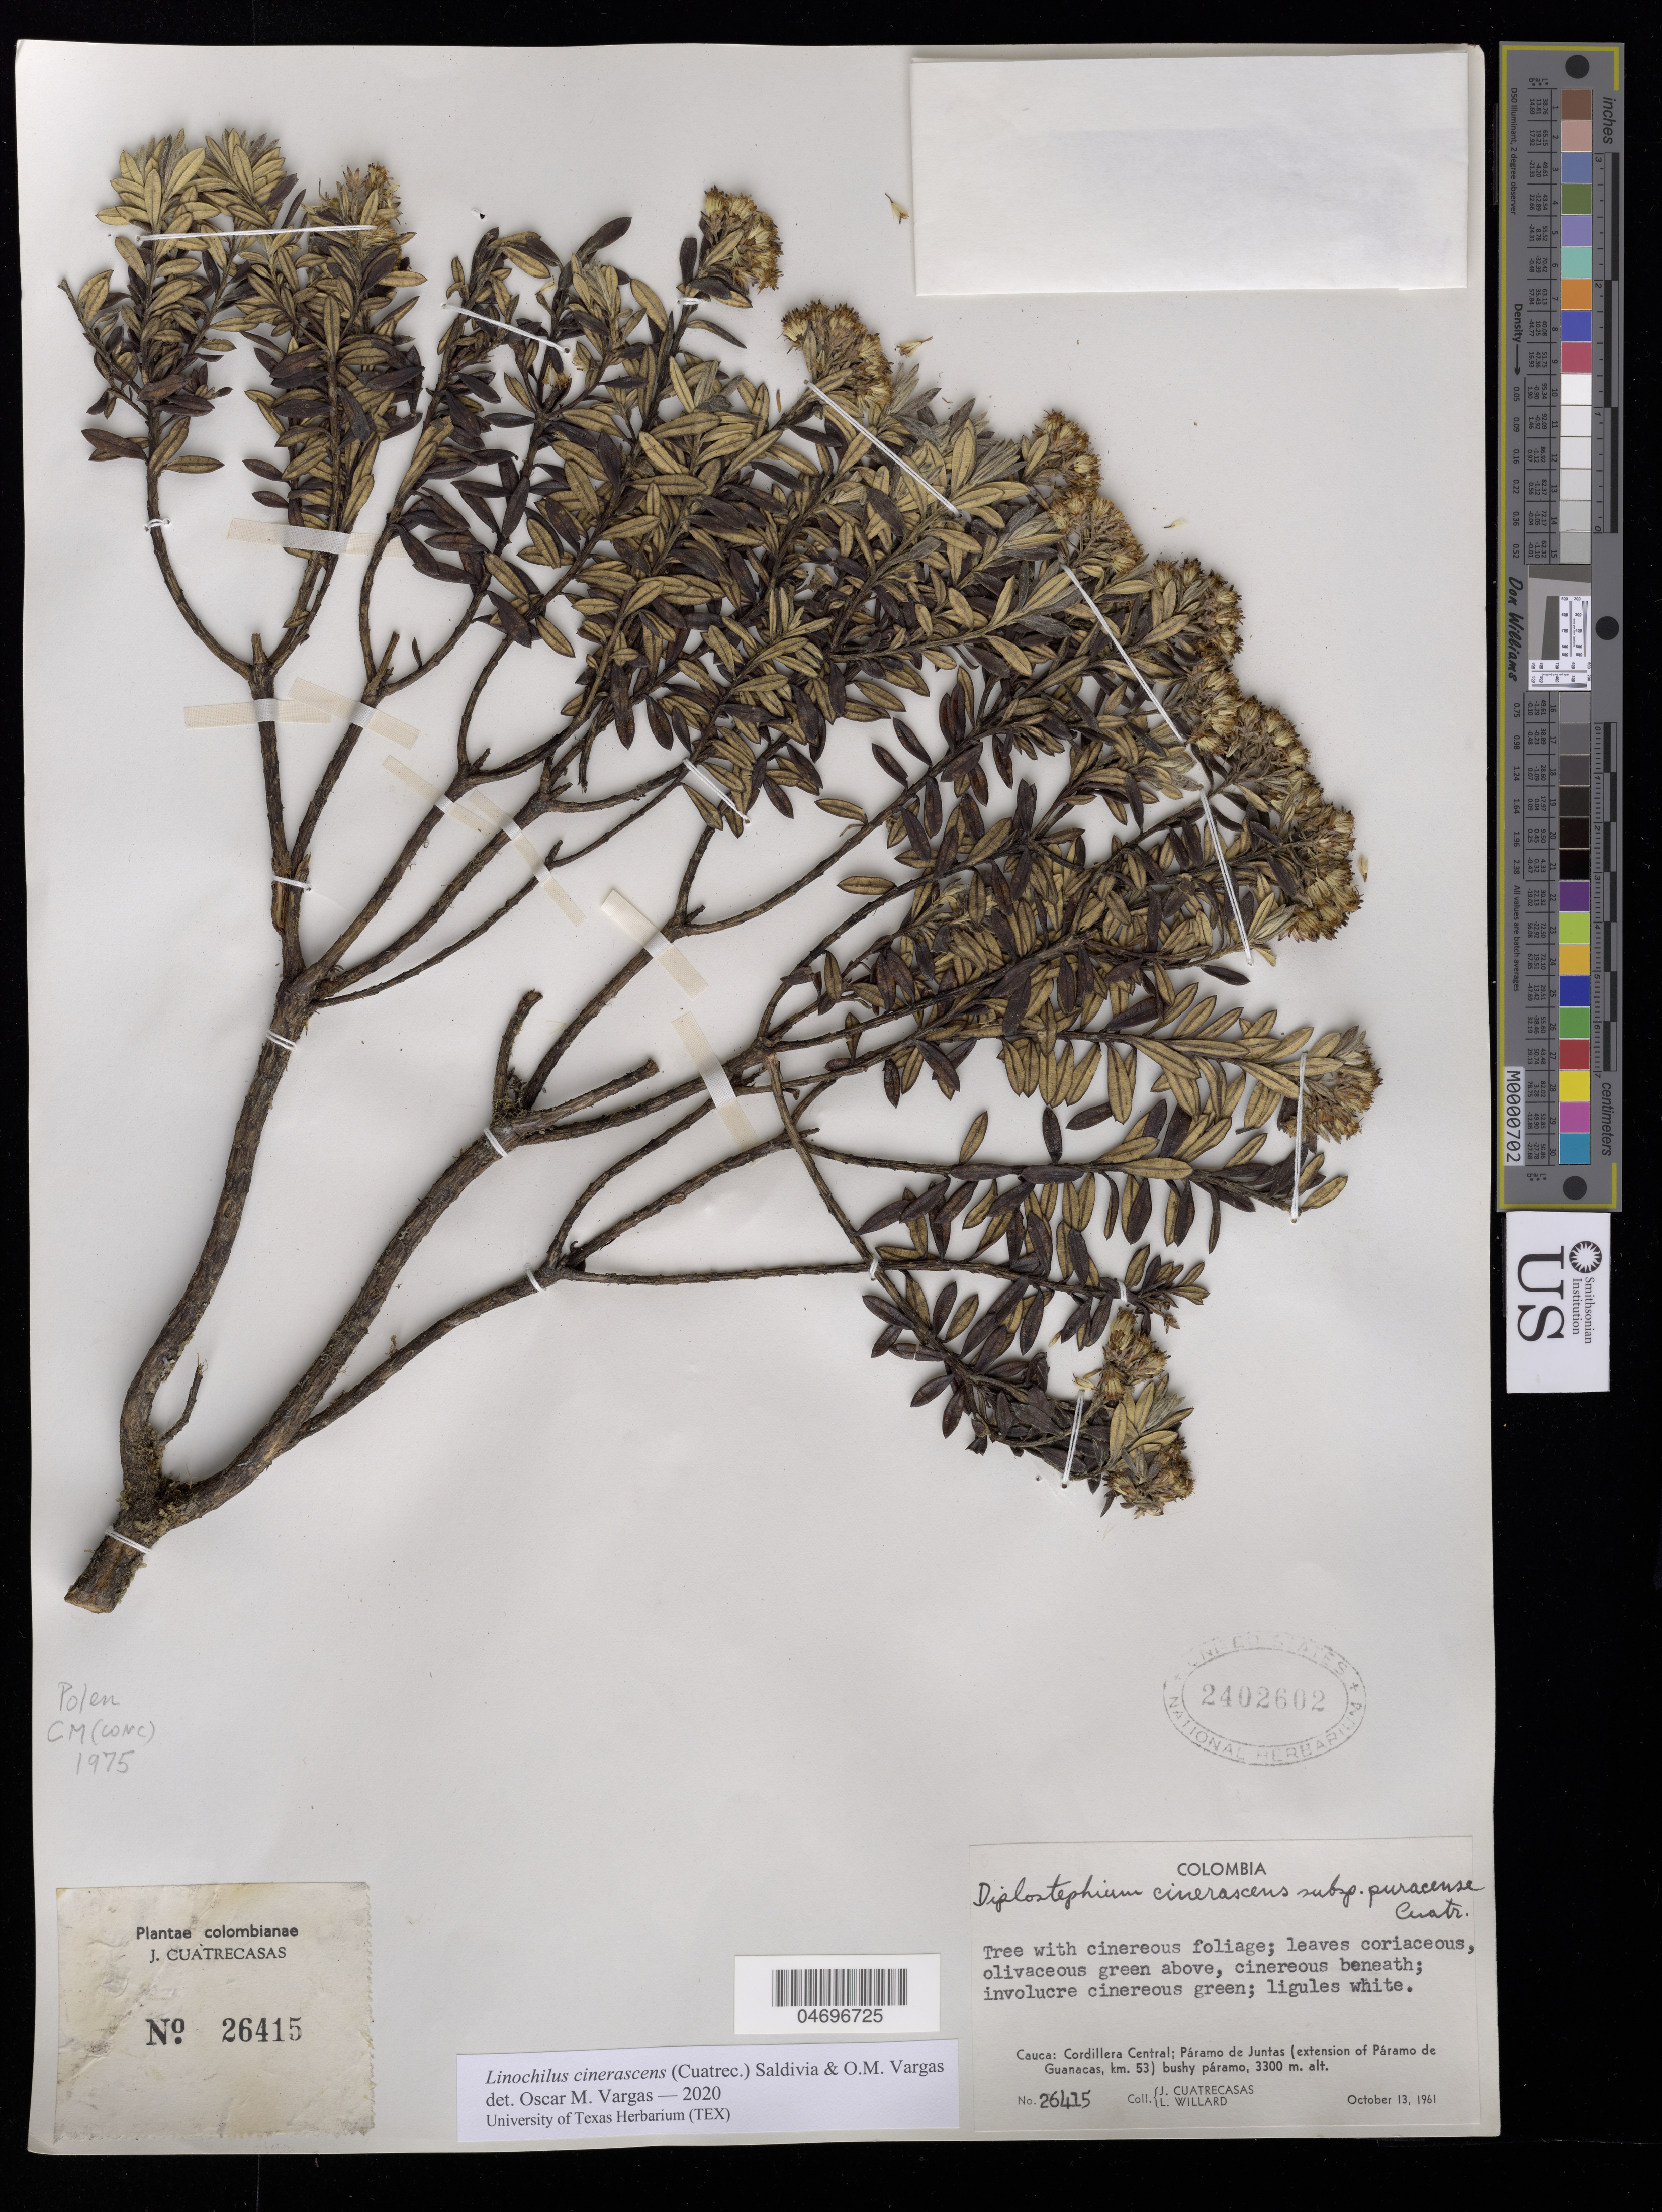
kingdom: Plantae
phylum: Tracheophyta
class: Magnoliopsida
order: Asterales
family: Asteraceae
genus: Linochilus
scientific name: Linochilus cinerascens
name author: (Cuatrec.) Saldivia & O.M. Vargas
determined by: Vargas, Oscar M.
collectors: J. Cuatrecasas & L. Willard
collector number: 26415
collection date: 1961-10-13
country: Colombia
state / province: Cauca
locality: Cordillera Central; Páramo de Juntas (extension of Páramo de Guanacas, km. 53) bushy páramo.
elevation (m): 3300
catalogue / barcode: US 2402602